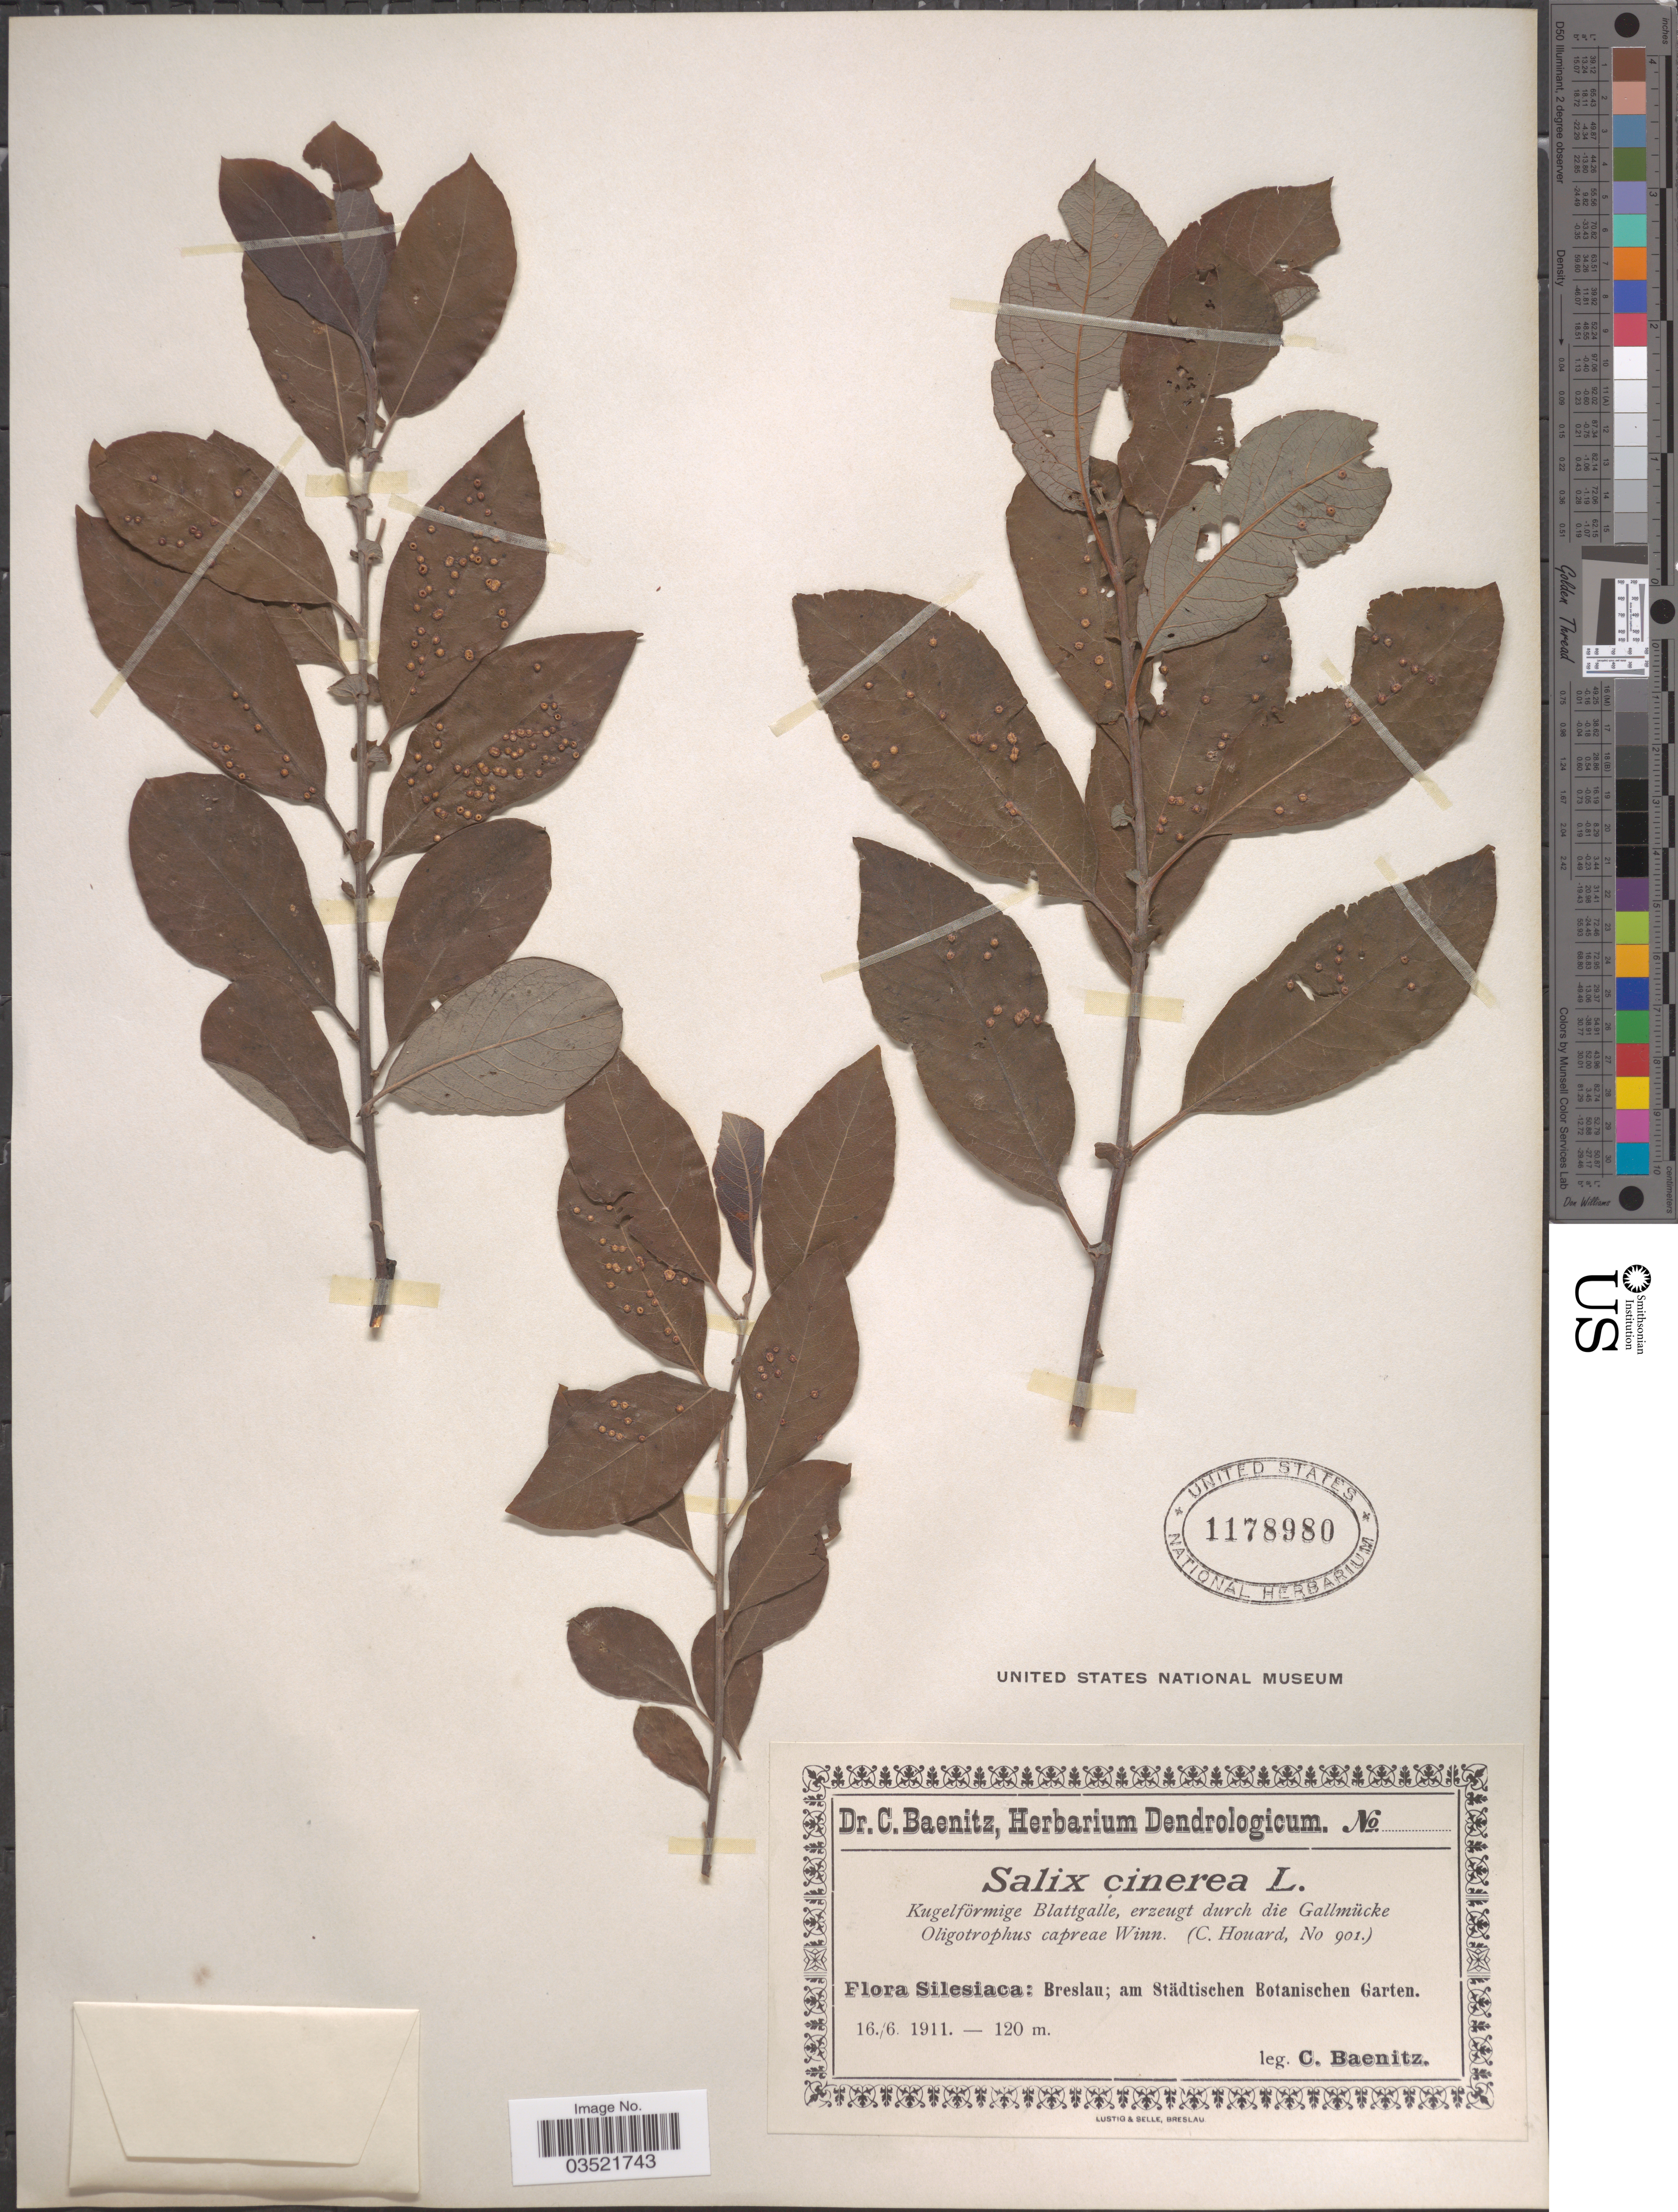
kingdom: Plantae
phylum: Tracheophyta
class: Magnoliopsida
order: Malpighiales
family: Salicaceae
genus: Salix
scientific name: Salix cinerea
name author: L.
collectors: C. G. Baenitz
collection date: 1911-06-16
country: Poland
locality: Silesiaca: Breslau; am Städtischen Botanischen Garten.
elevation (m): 120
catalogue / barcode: US 1178980